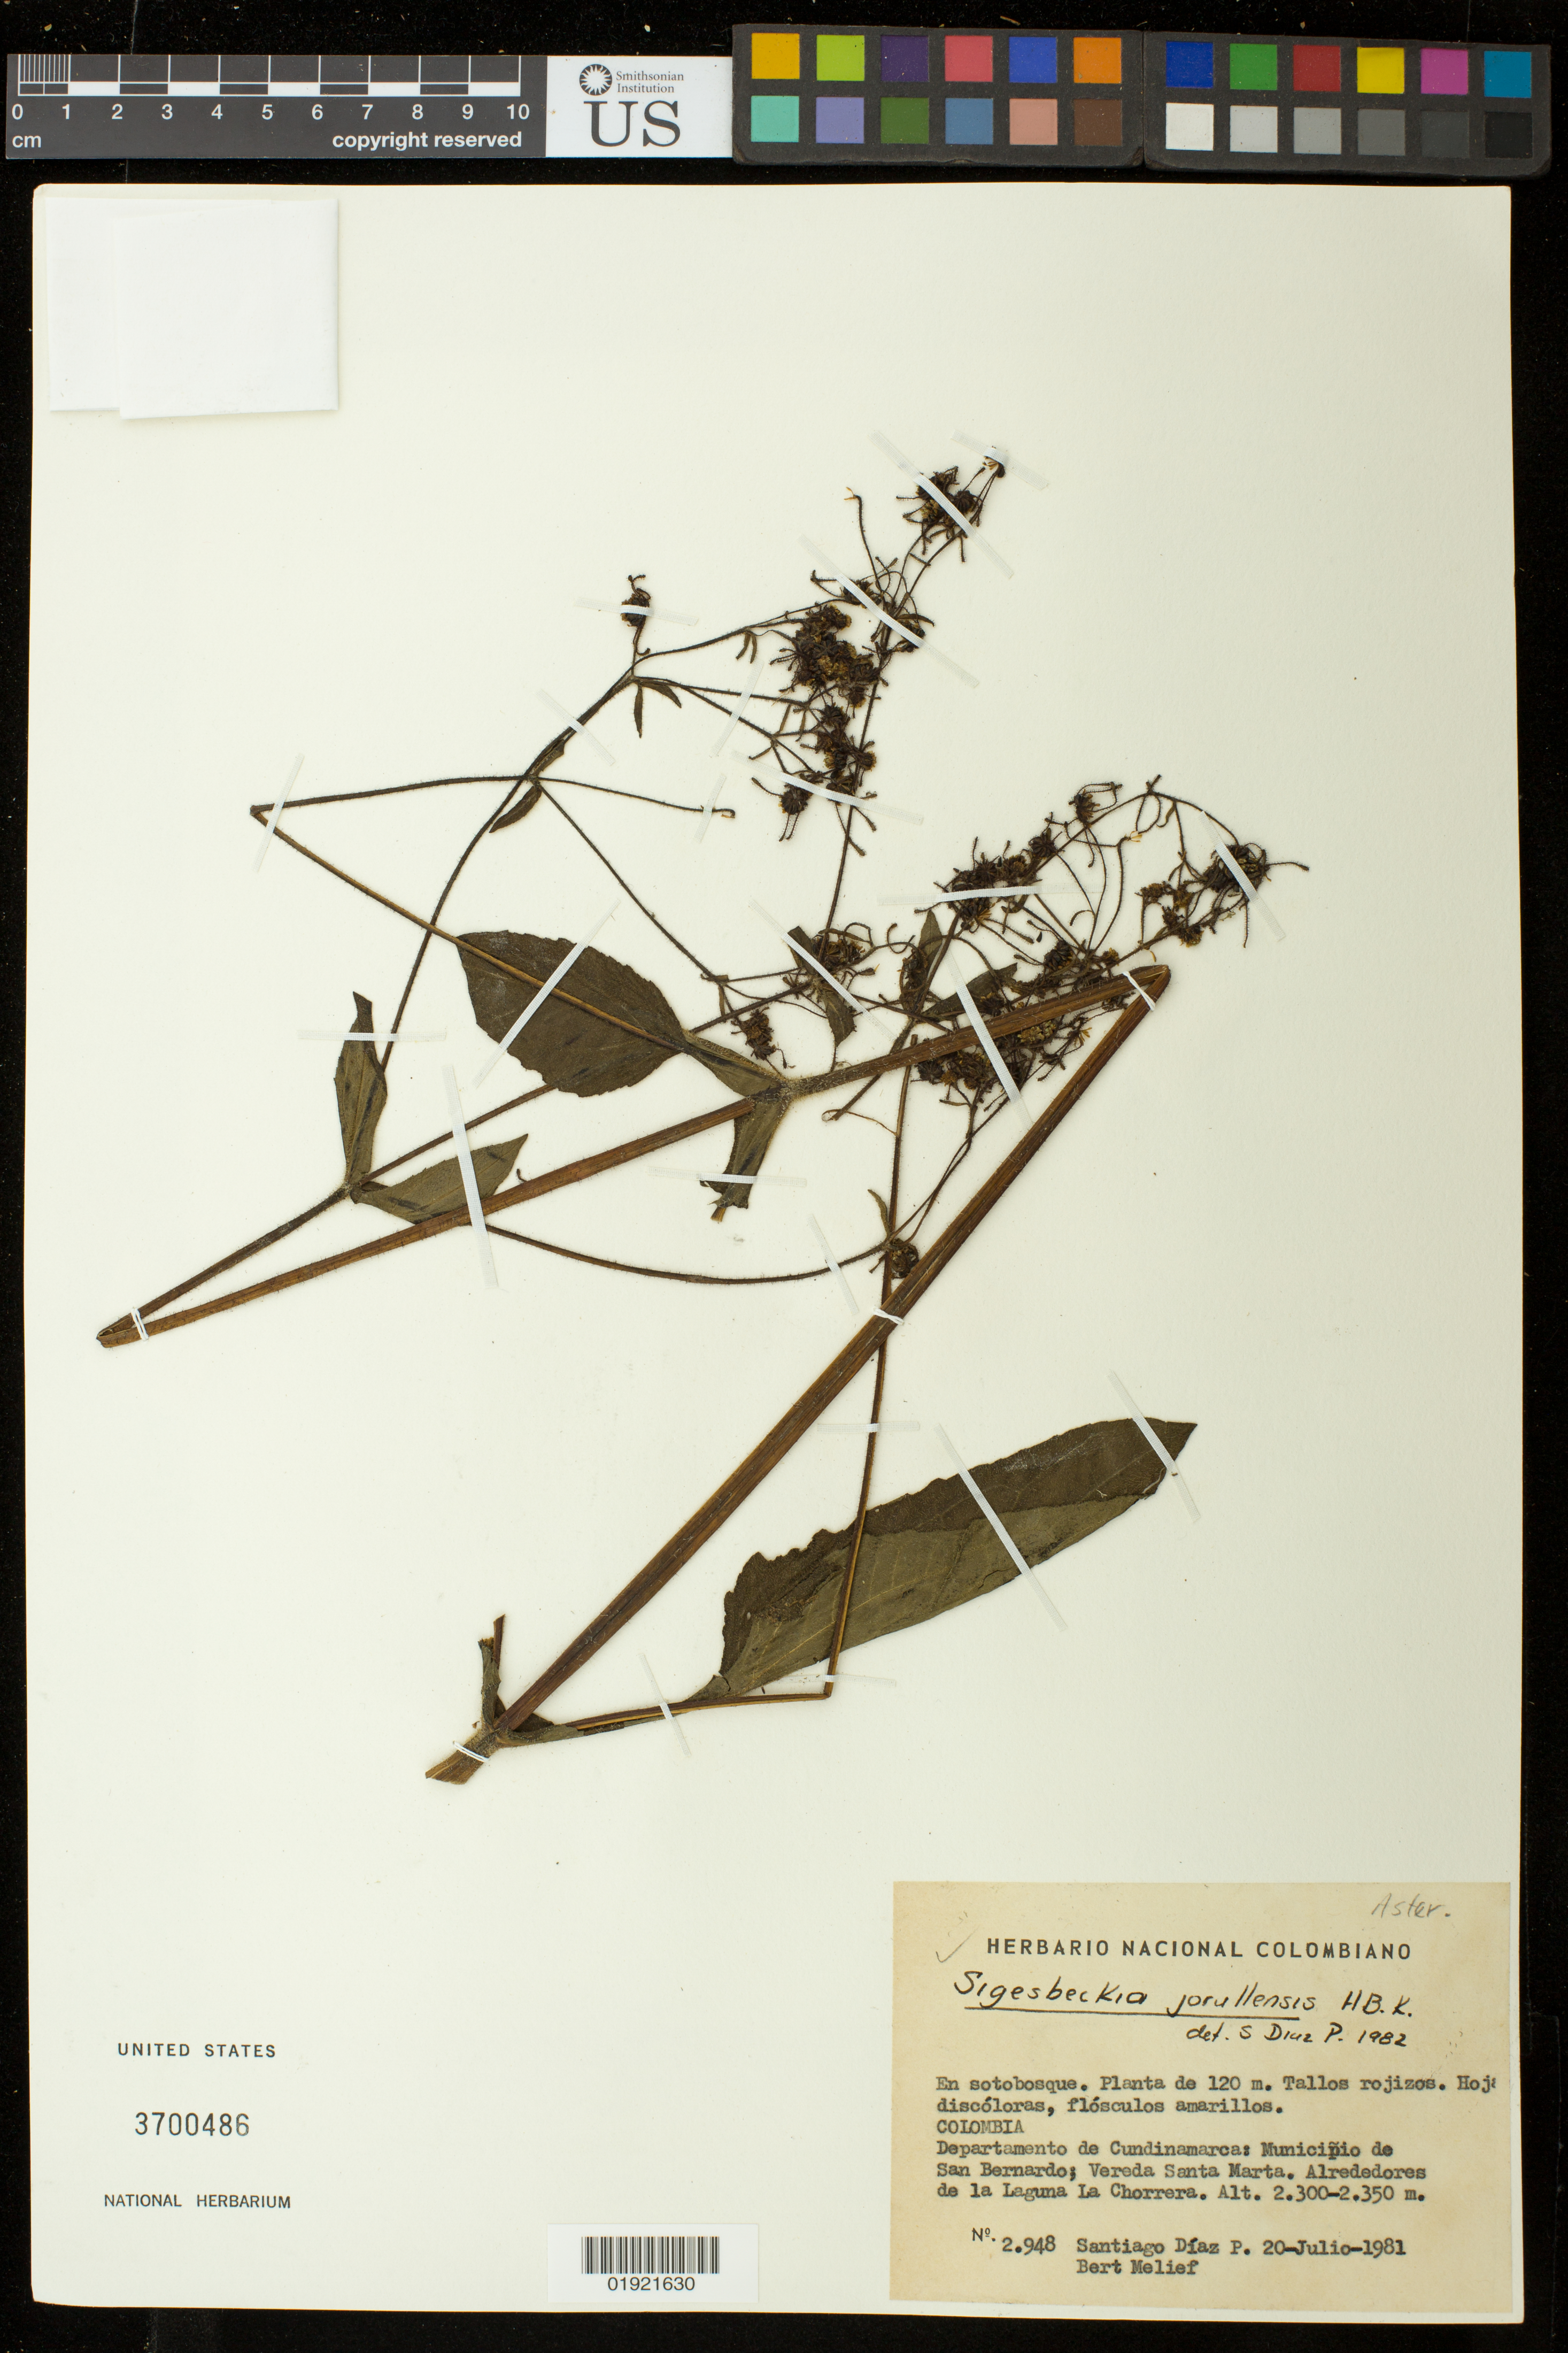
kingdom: Plantae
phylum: Tracheophyta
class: Magnoliopsida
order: Asterales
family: Asteraceae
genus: Sigesbeckia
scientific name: Sigesbeckia jorullensis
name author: Kunth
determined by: Diaz P., S.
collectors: S. Diaz P. & B. Melief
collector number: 2.978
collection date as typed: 20-julio-1981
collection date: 1981-07-20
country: Colombia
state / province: Cundinamarca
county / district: San Bernardo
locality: Vereda Santa Marta. Alrededores de la Laguna La Chorrera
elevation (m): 2300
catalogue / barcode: US 3700486